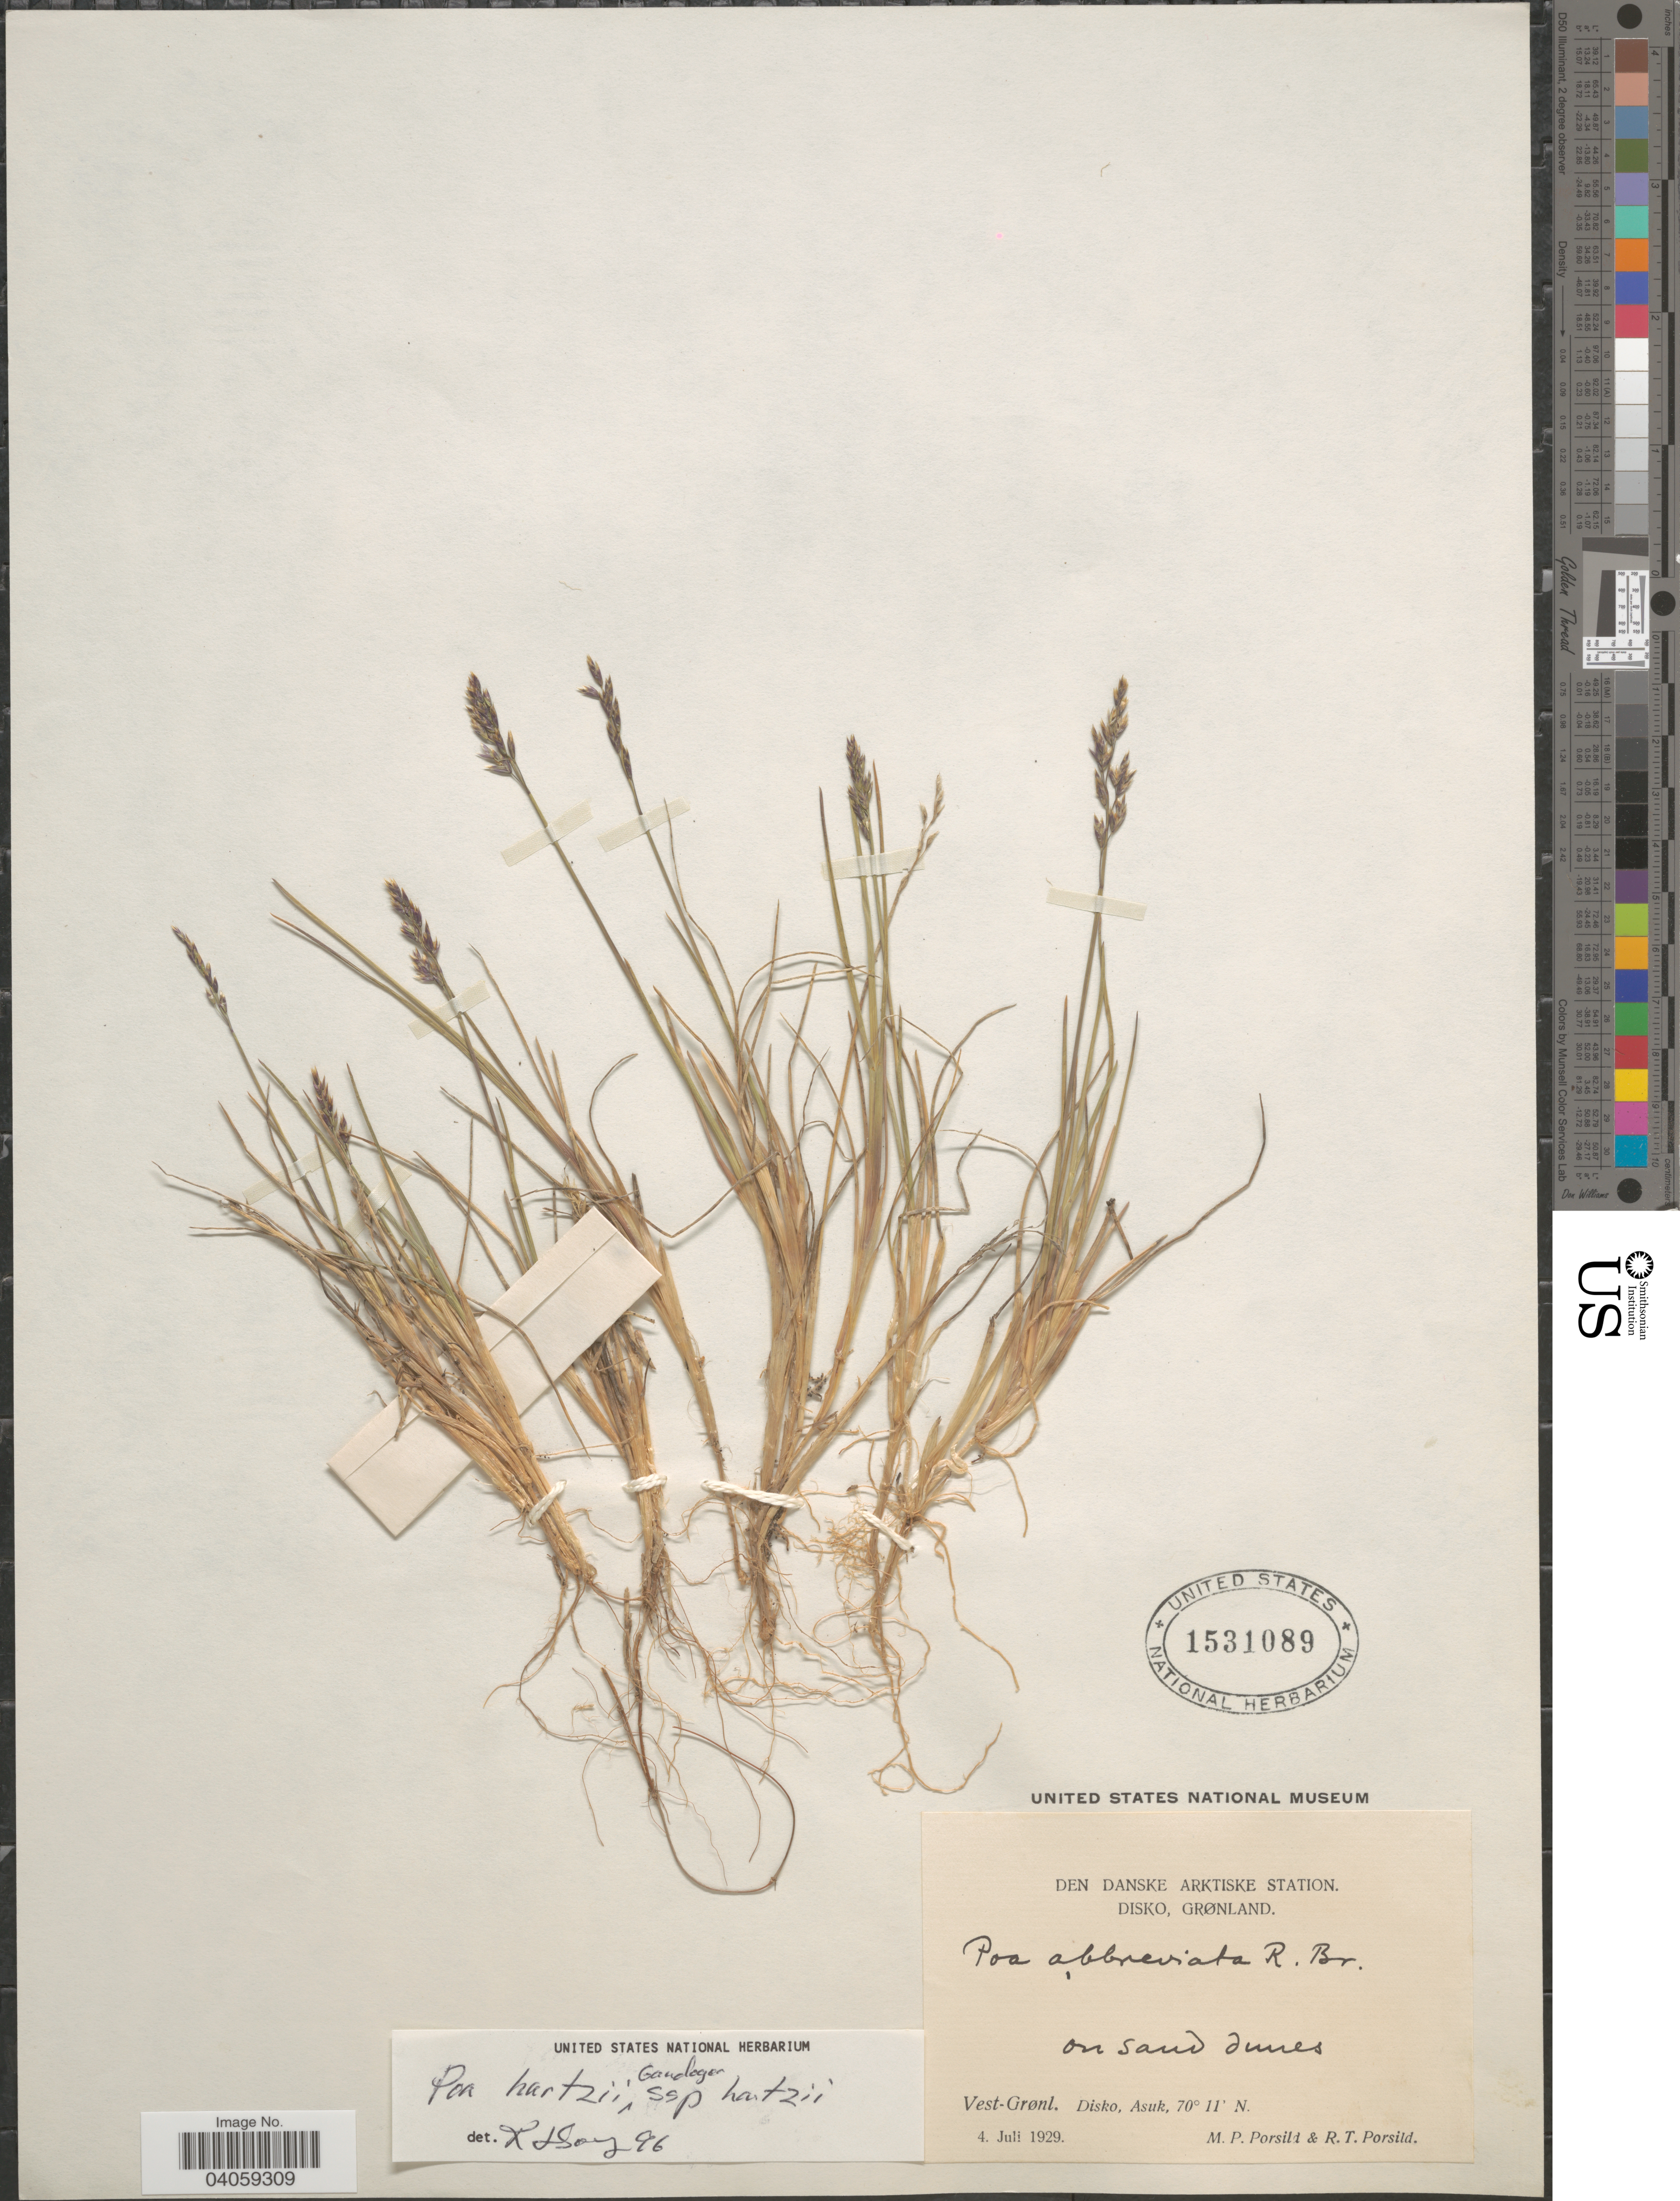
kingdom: Plantae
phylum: Tracheophyta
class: Liliopsida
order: Poales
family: Poaceae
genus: Poa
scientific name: Poa hartzii subsp. hartzii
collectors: M. P. Porsild & R. T. Porsild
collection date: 1929-07-04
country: Greenland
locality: Den Danske Arktiske Station. Disko, Grønland. Vest-Grønl. Disko, Asuk.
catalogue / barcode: US 1531089